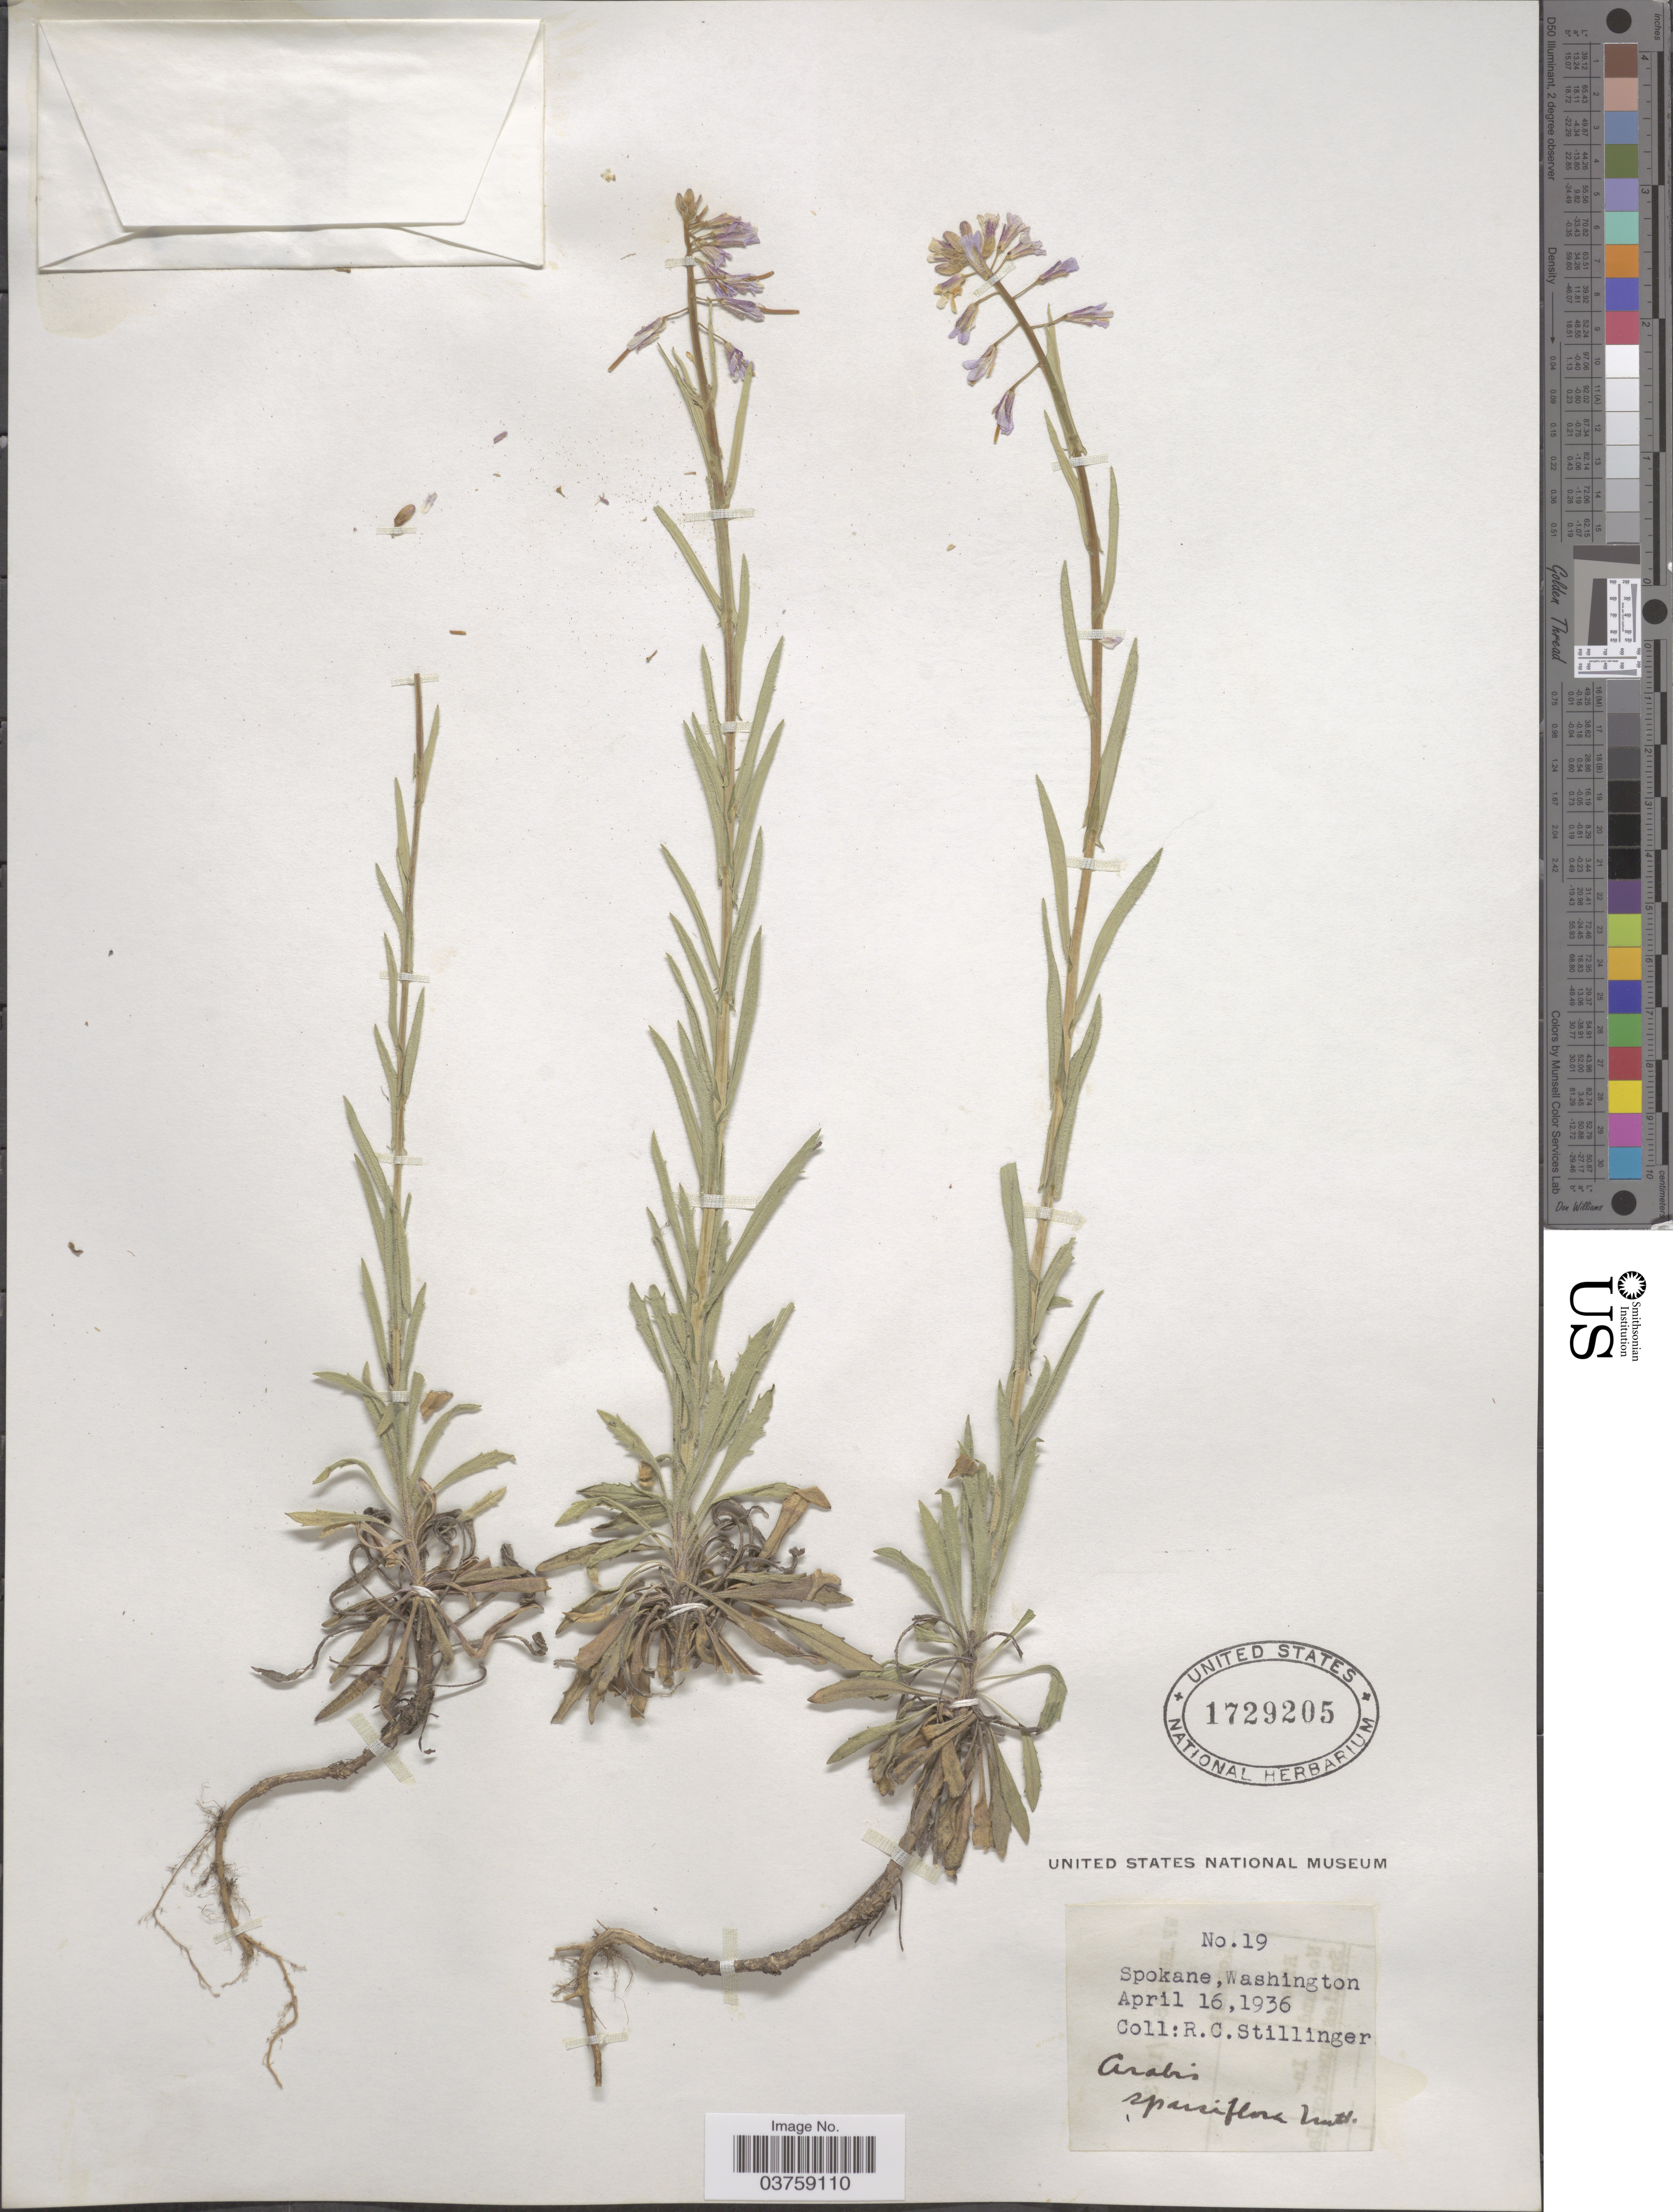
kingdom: Plantae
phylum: Tracheophyta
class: Magnoliopsida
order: Brassicales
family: Brassicaceae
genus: Arabis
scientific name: Arabis sparsiflora var. subvillosa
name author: (S. Watson) Rollins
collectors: R. Stillinger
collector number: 19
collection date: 1936-04-16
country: United States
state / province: Washington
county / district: Spokane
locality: Spokane.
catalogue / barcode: US 1729205